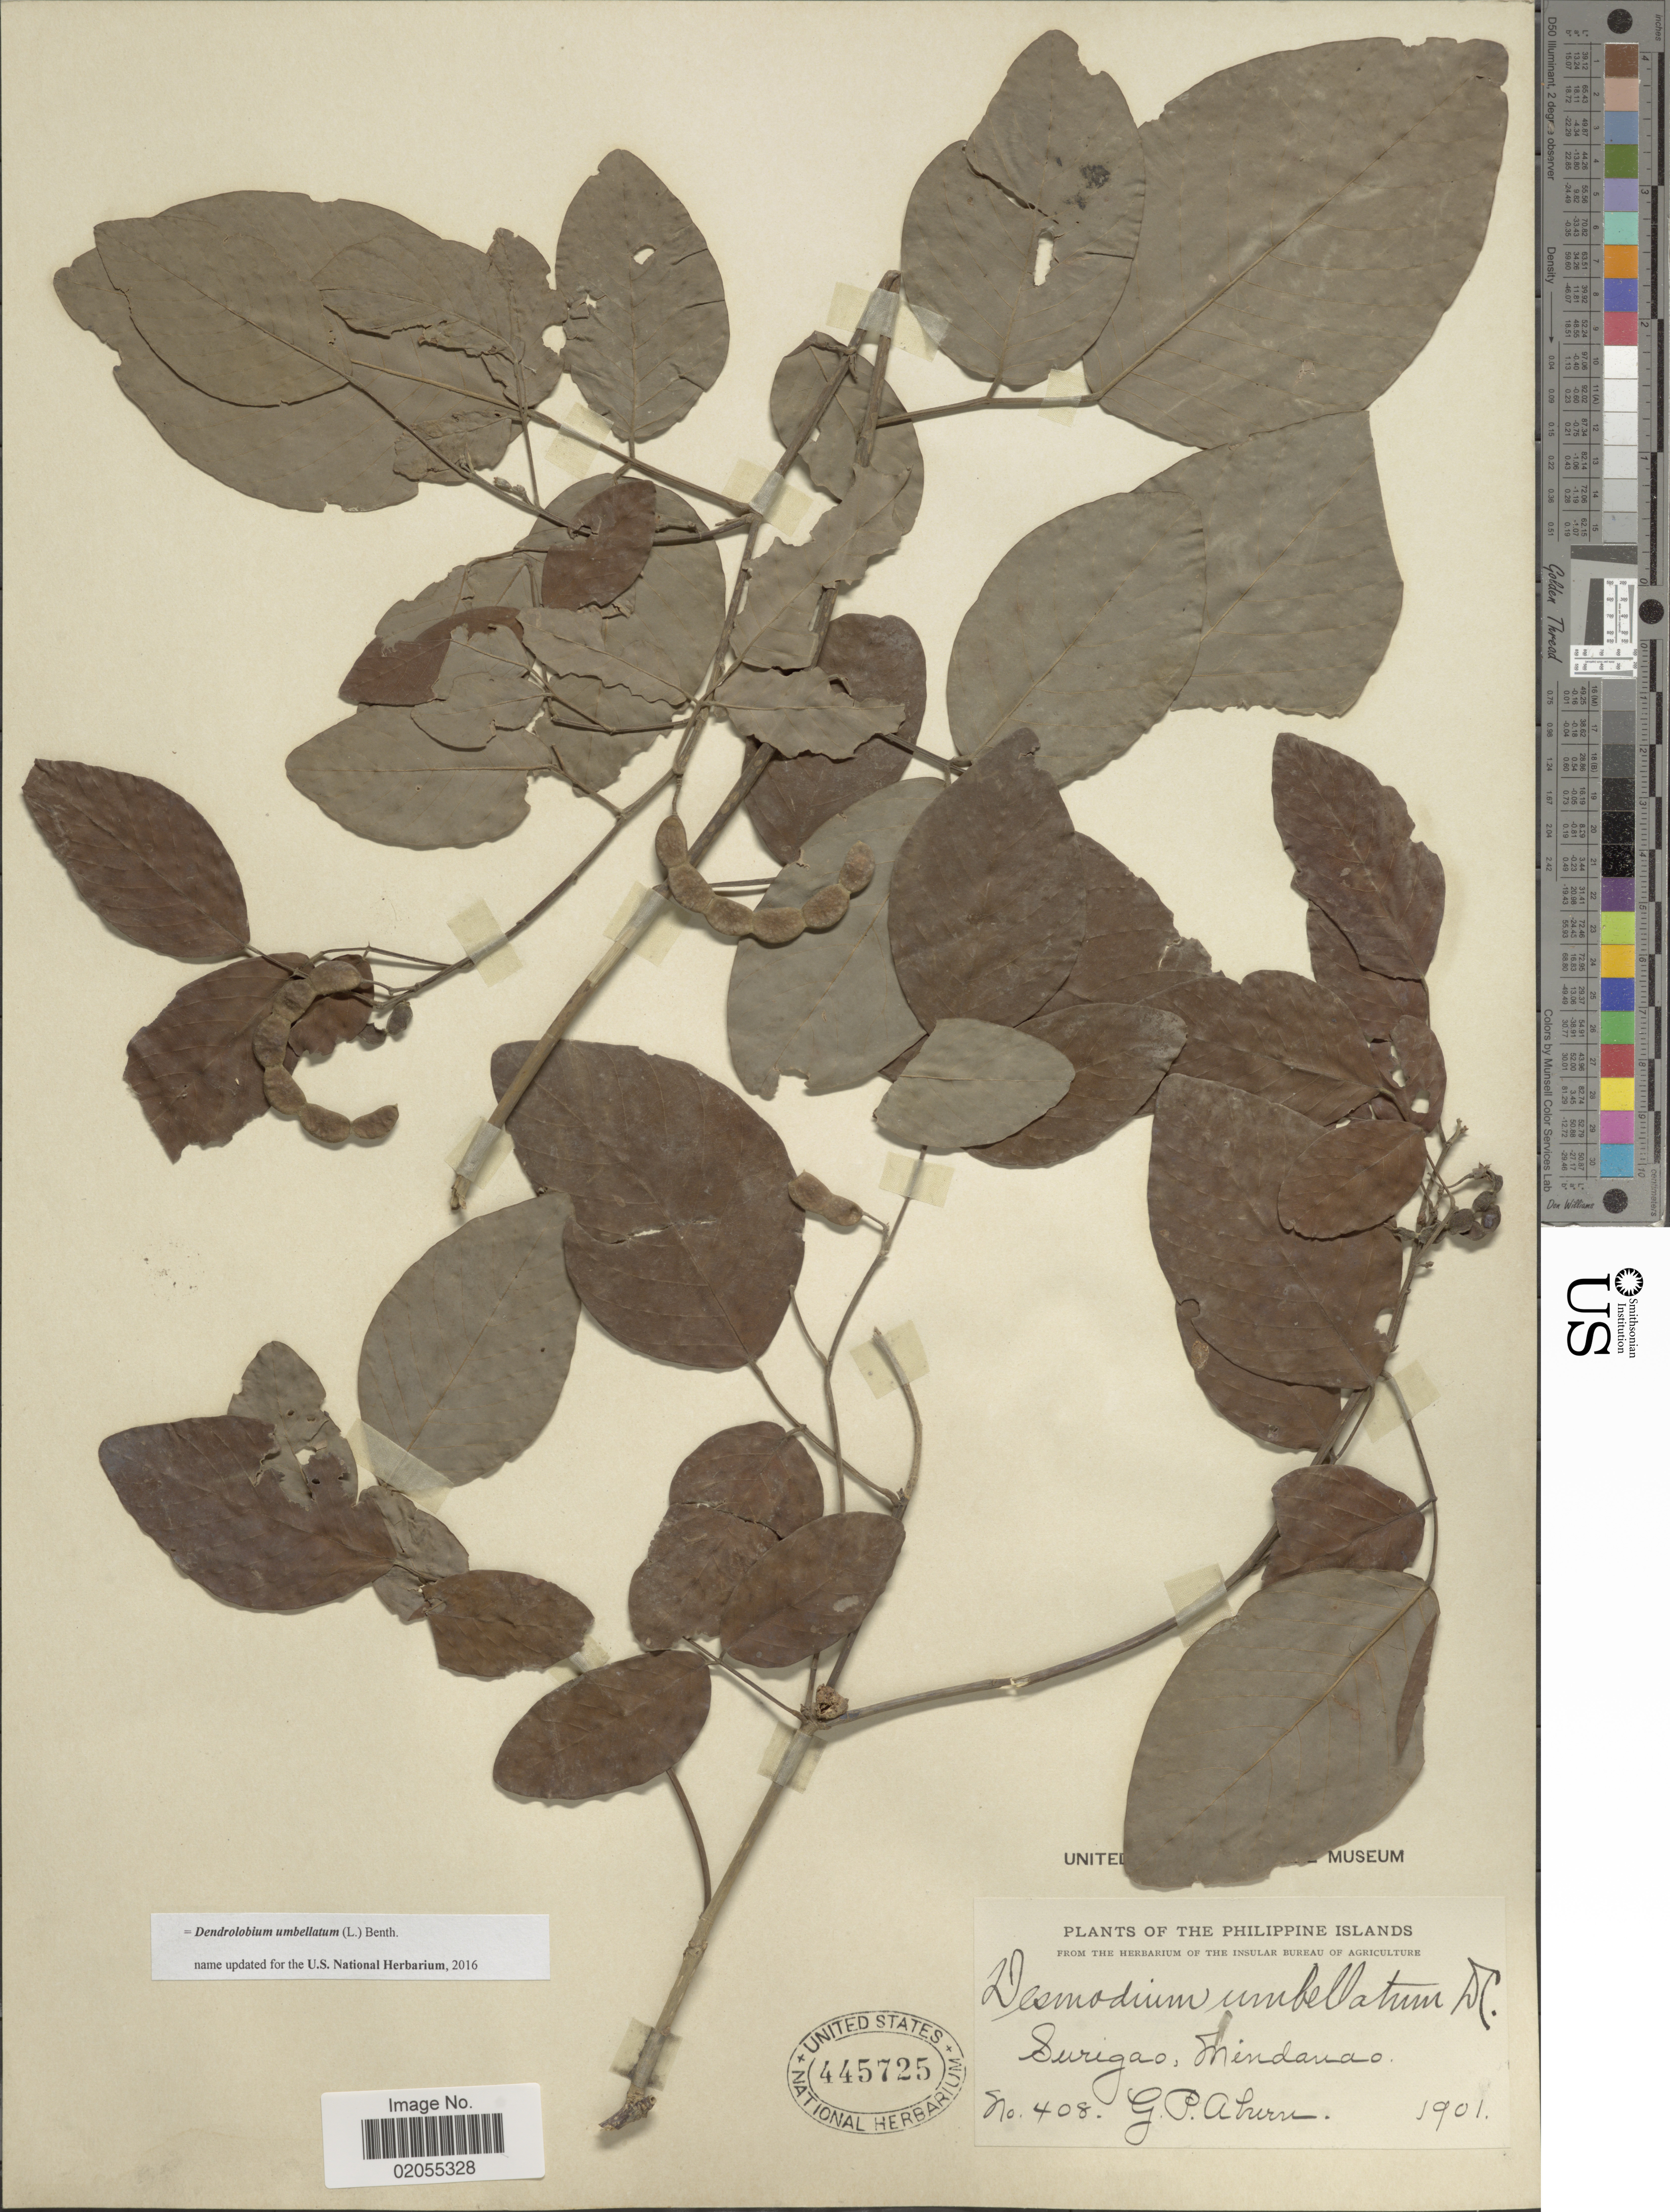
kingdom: Plantae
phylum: Tracheophyta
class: Magnoliopsida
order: Fabales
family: Fabaceae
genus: Dendrolobium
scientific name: Dendrolobium umbellatum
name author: (L.) Benth.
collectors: G. Ahern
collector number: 408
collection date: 1901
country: Philippines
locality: Philippine Islands, Surigao, Mindanao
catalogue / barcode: US 445725